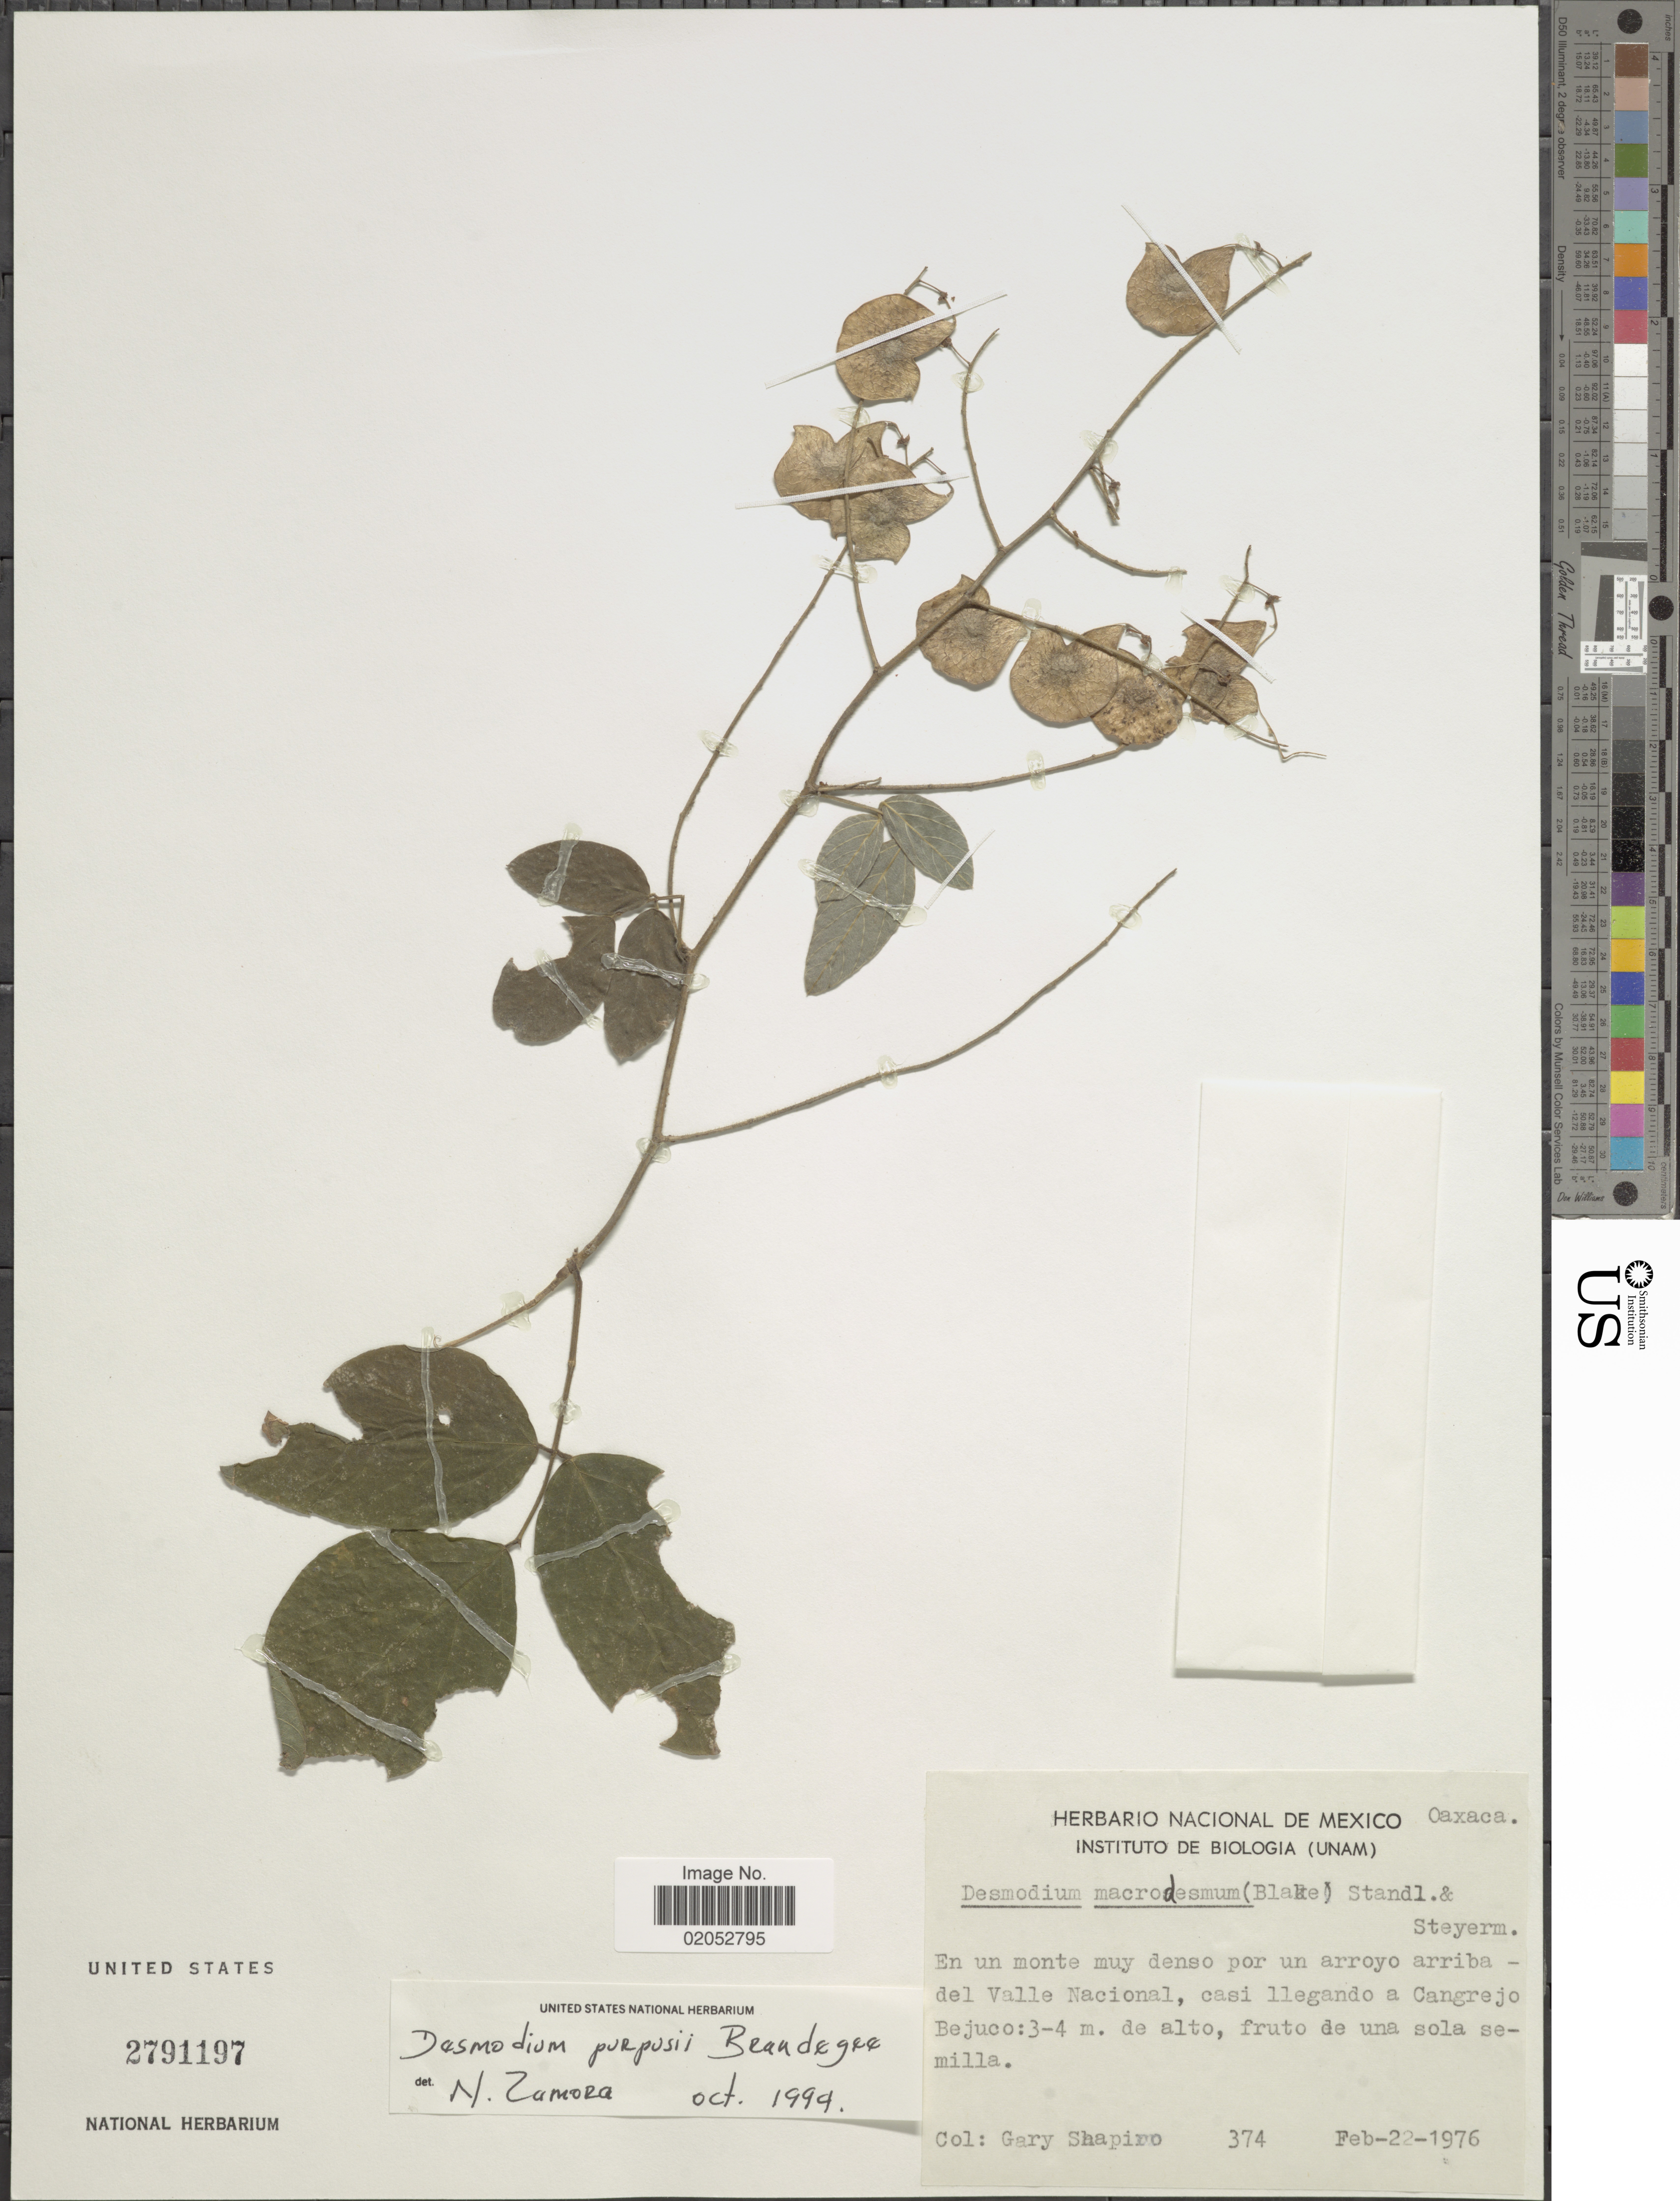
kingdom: Plantae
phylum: Tracheophyta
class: Magnoliopsida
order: Fabales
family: Fabaceae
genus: Desmodium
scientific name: Desmodium purpusii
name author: Brandegee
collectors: G. Shapiro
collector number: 374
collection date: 1976-02-22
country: Mexico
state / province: Oaxaca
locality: En un monte muy denso por un arroyo arriba - del Valle Nacional, casi llegando a Cangrejo Bejuco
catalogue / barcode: US 2791197